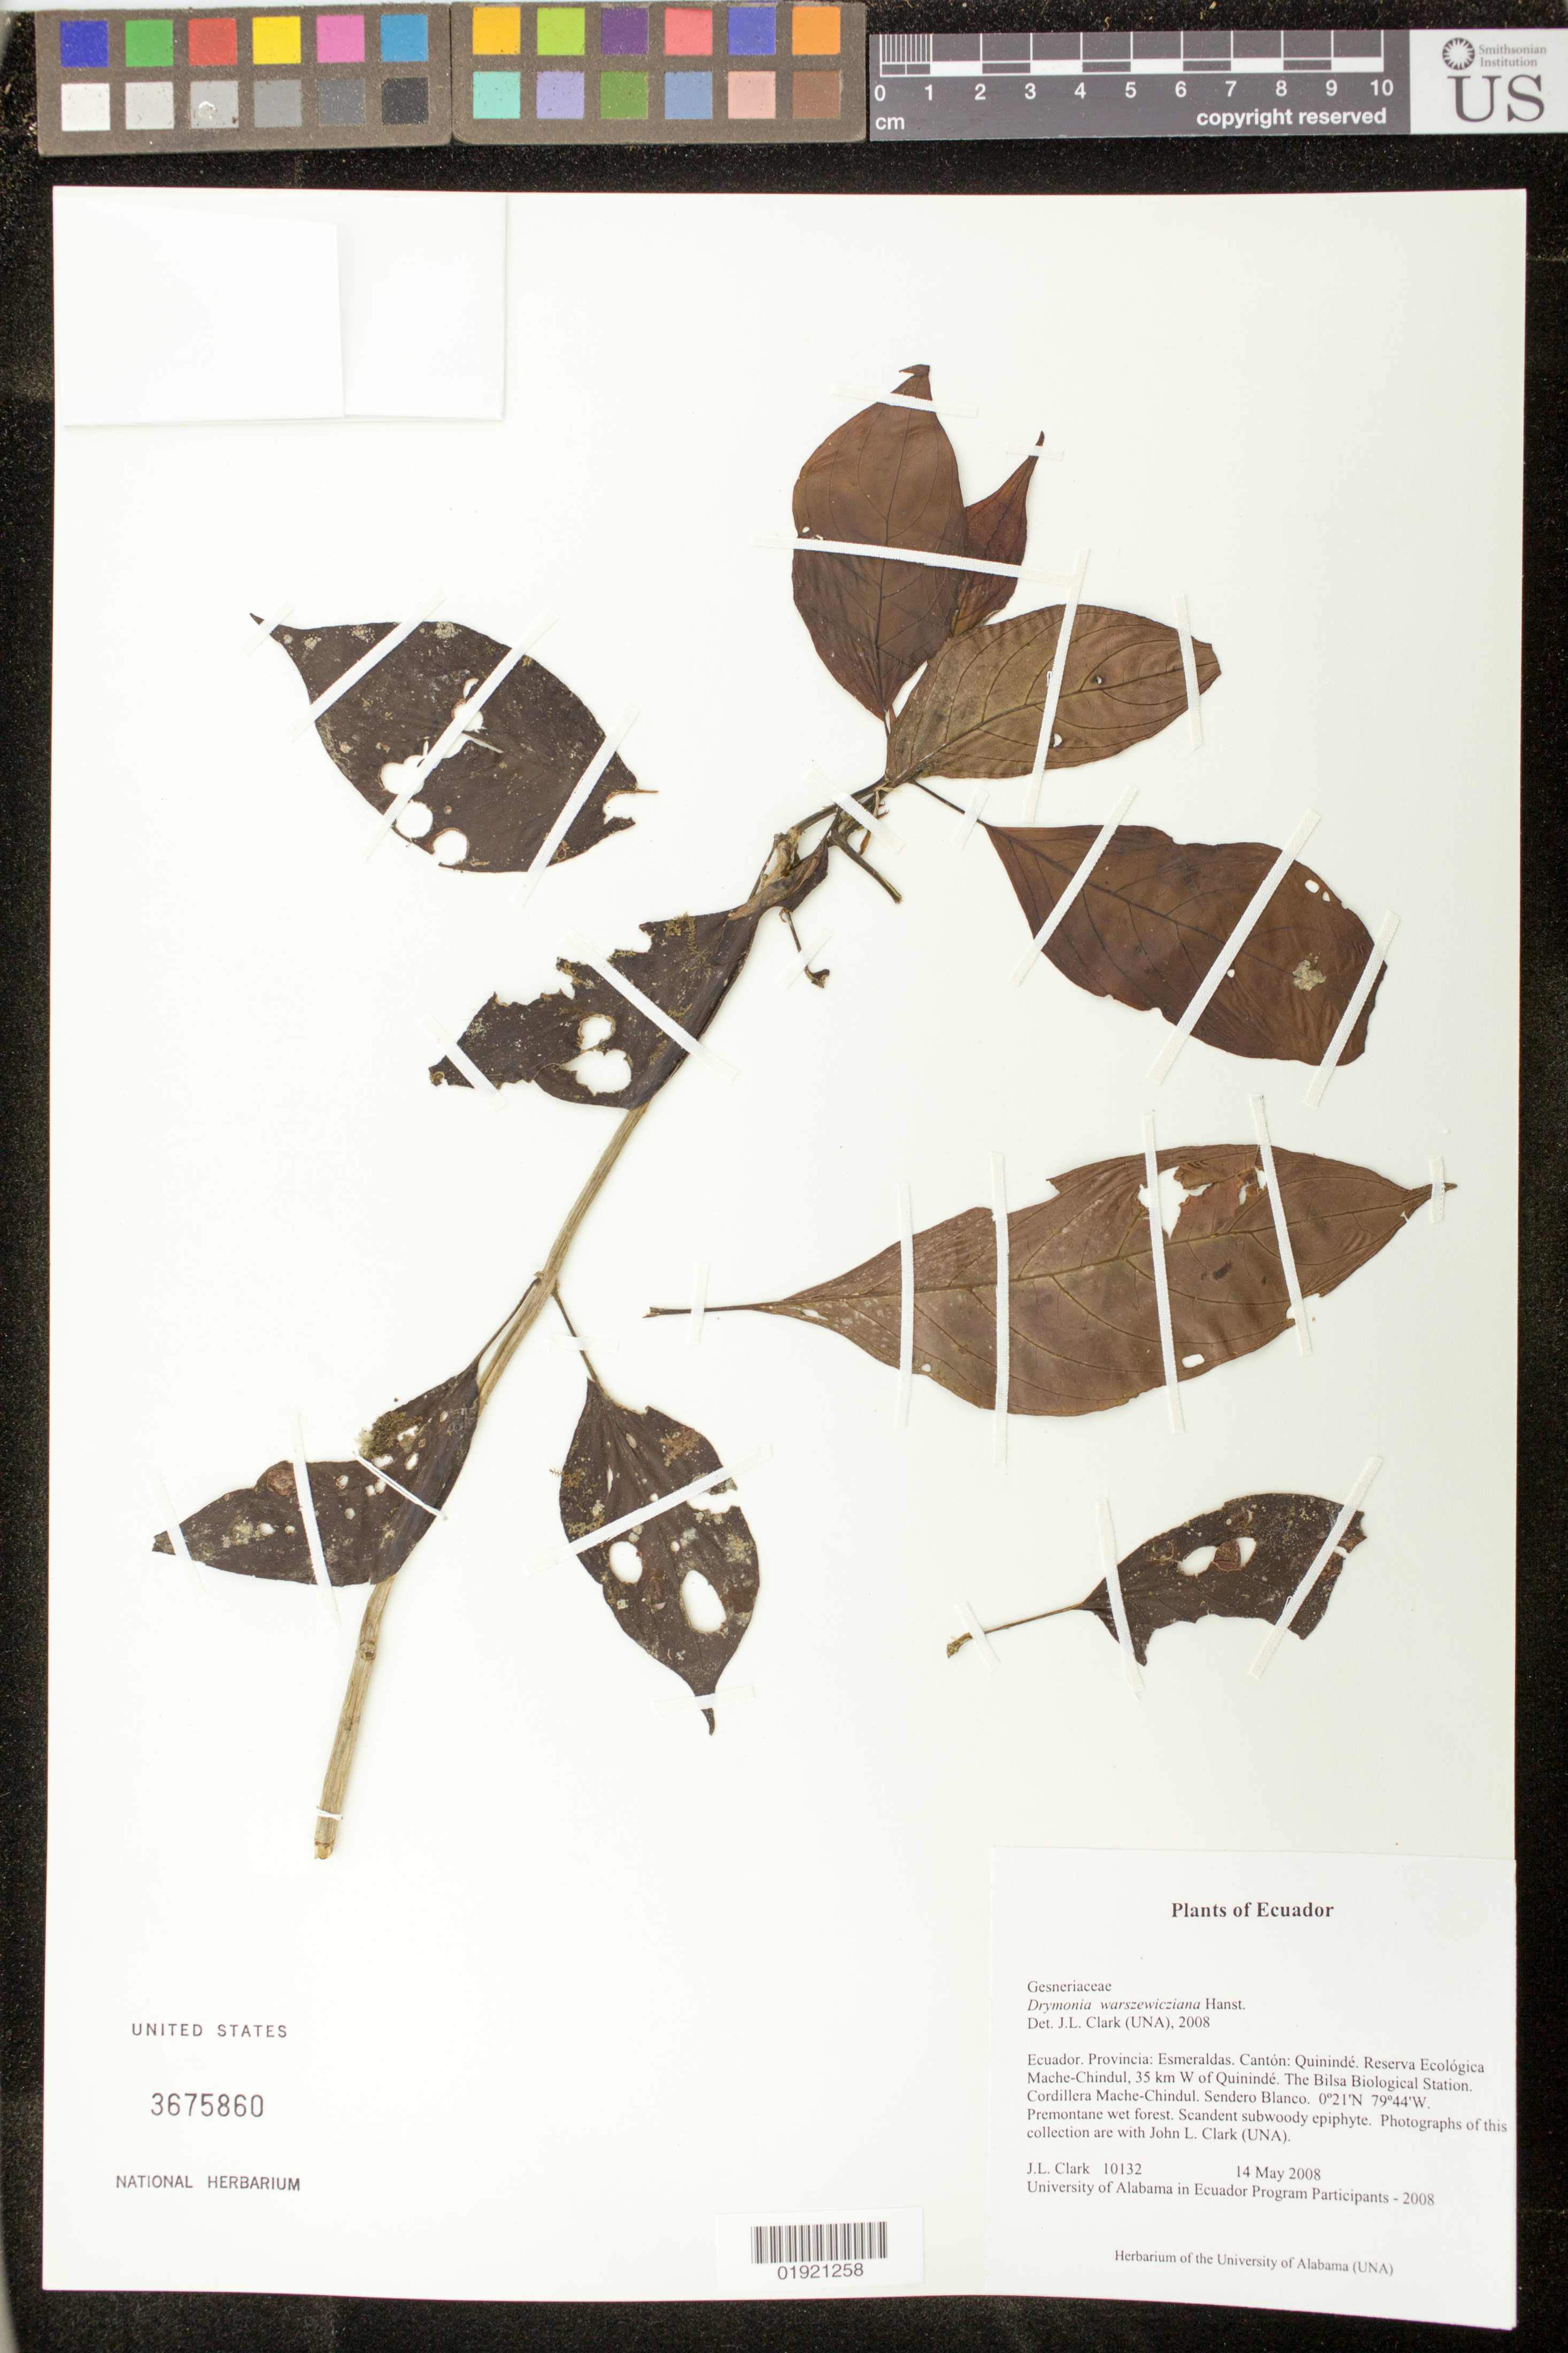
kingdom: Plantae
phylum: Tracheophyta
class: Magnoliopsida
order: Lamiales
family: Gesneriaceae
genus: Drymonia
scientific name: Drymonia warszewicziana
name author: Hanst.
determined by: Clark, J. L.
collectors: J. L. Clark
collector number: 10132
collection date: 2008-05-14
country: Ecuador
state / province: Esmeraldas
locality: Canton: Quininde. Reserva Ecologica Mache-Chindul, 35 km W of Quininde. The Bilsa Biological Station. Cordillera Mache-Chindul. Sendero Blanco.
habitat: Premontane wet forest.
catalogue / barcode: US 3675860